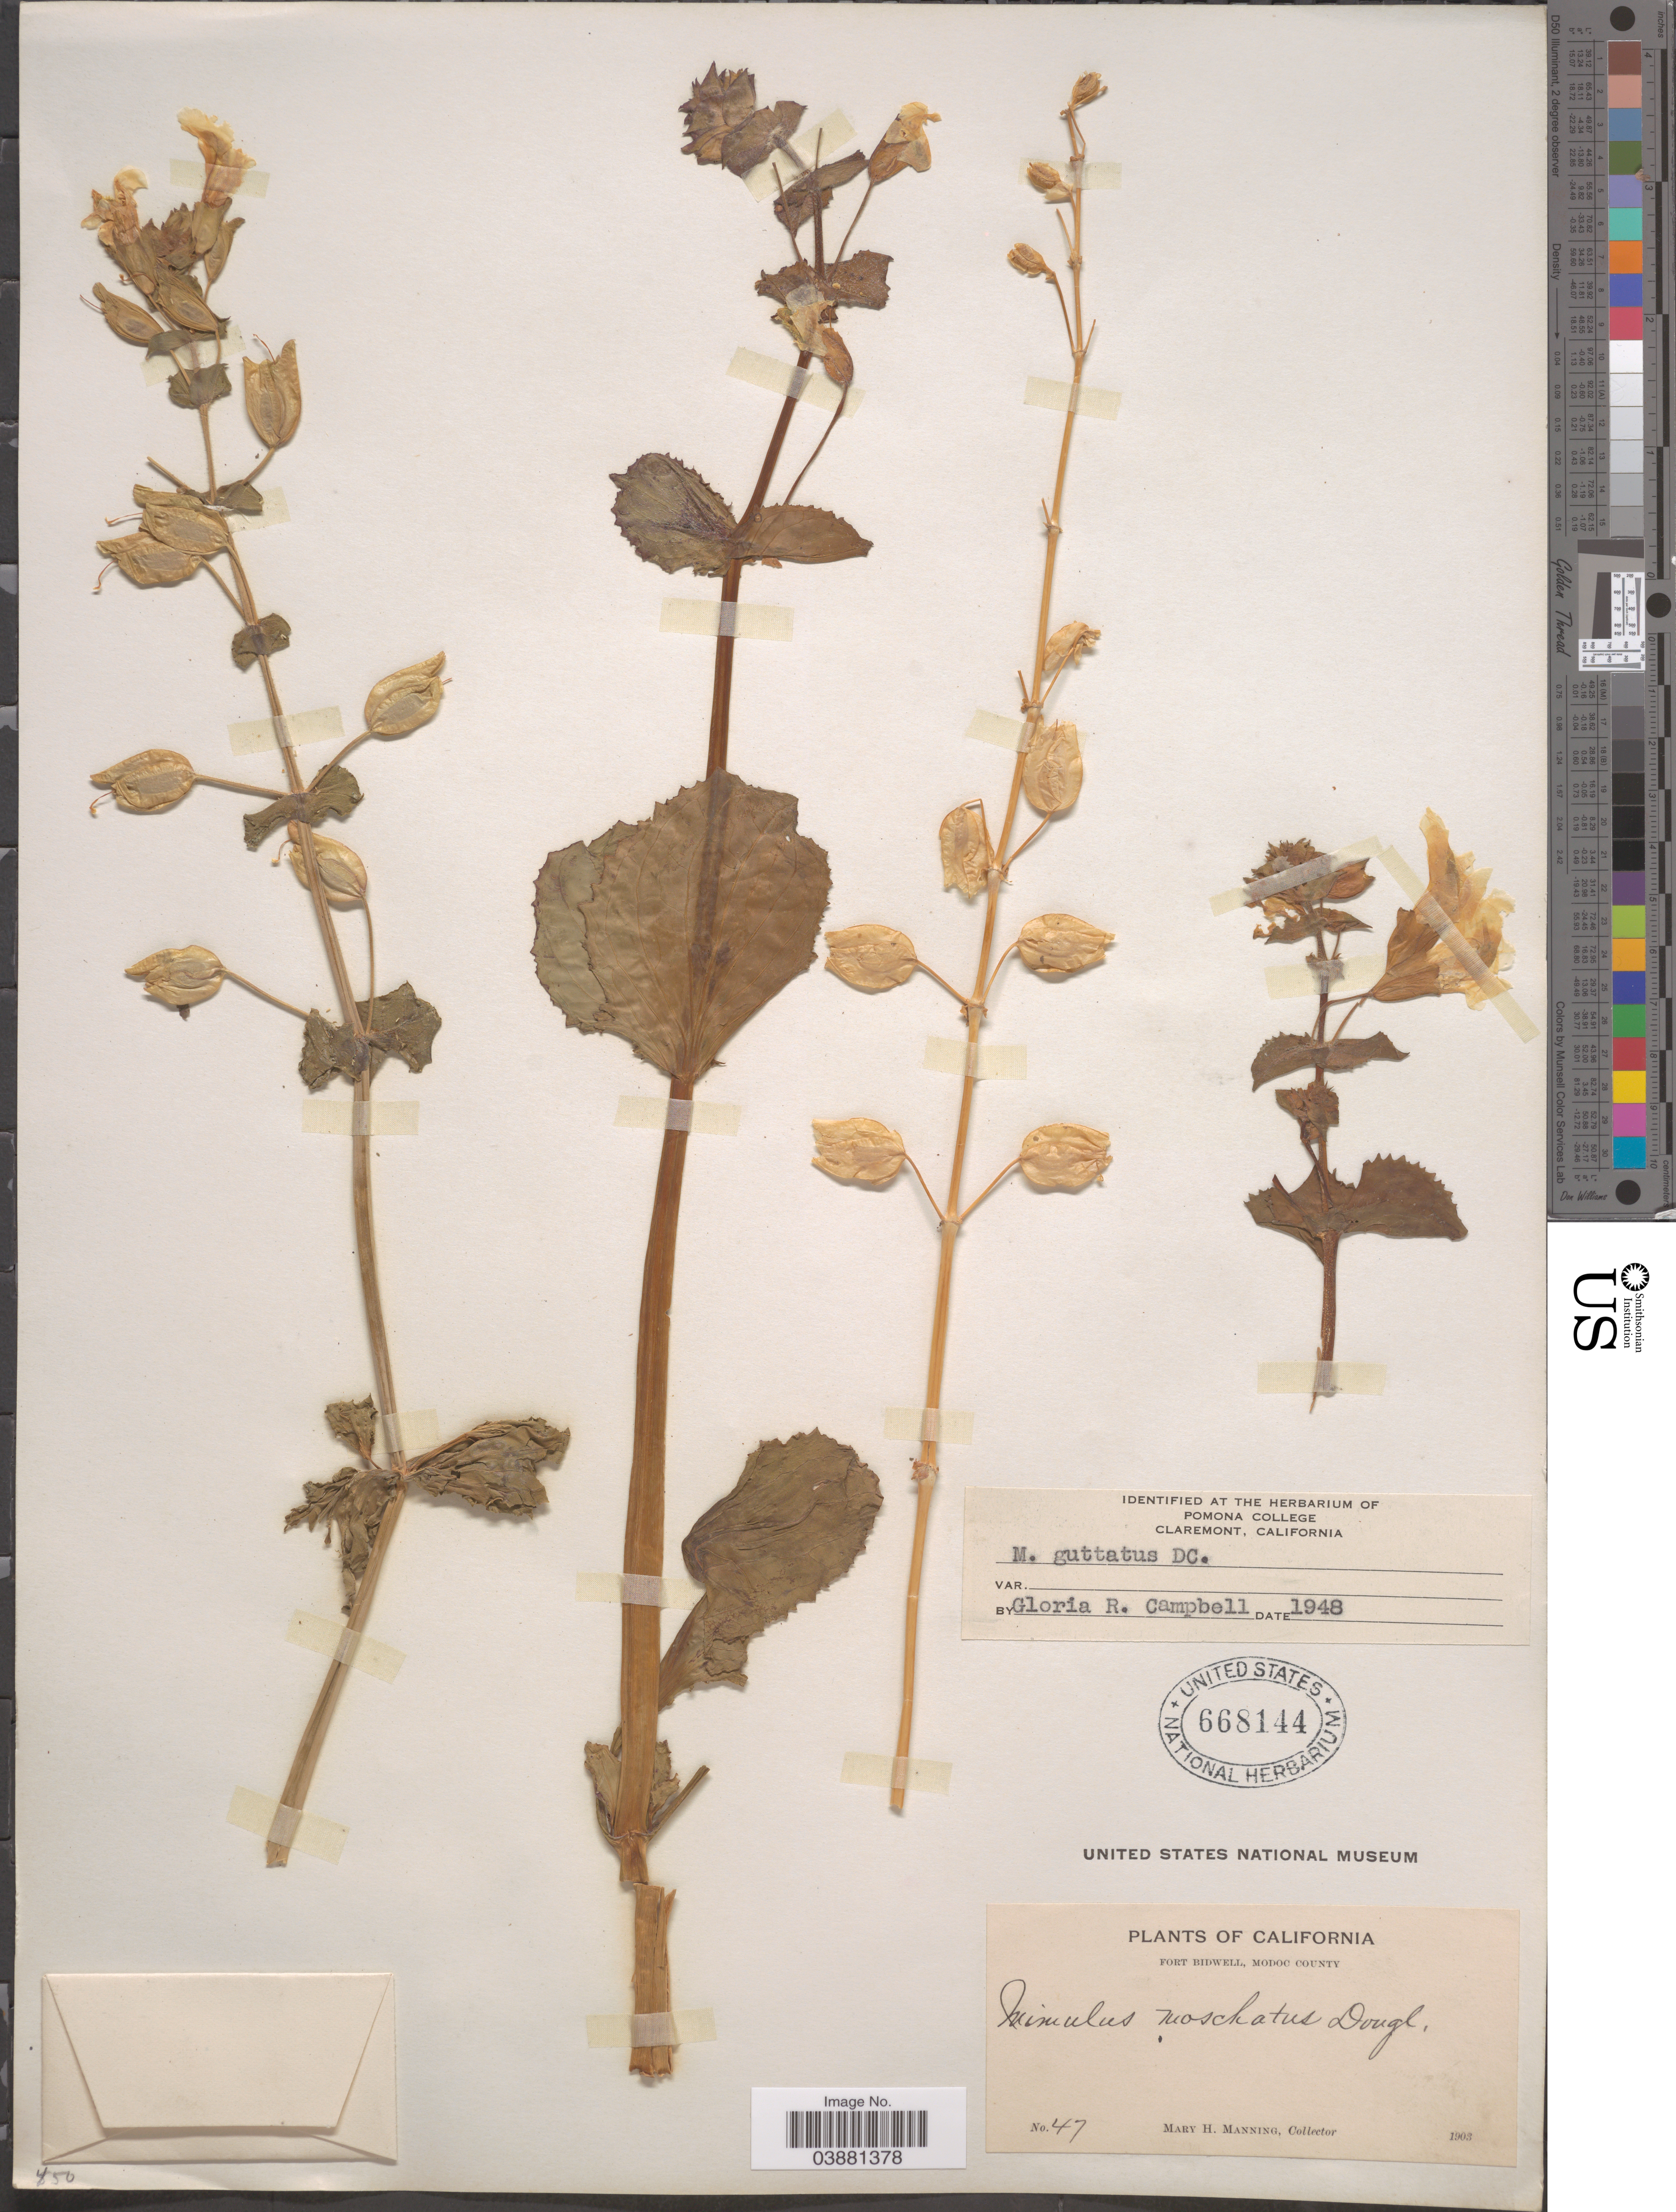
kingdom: Plantae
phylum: Tracheophyta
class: Magnoliopsida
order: Lamiales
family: Phrymaceae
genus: Mimulus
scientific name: Mimulus guttatus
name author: DC.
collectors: M. Manning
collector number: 47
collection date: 1903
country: United States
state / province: California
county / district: Modoc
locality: Fort Bidwell, Modoc County.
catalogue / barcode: US 668144